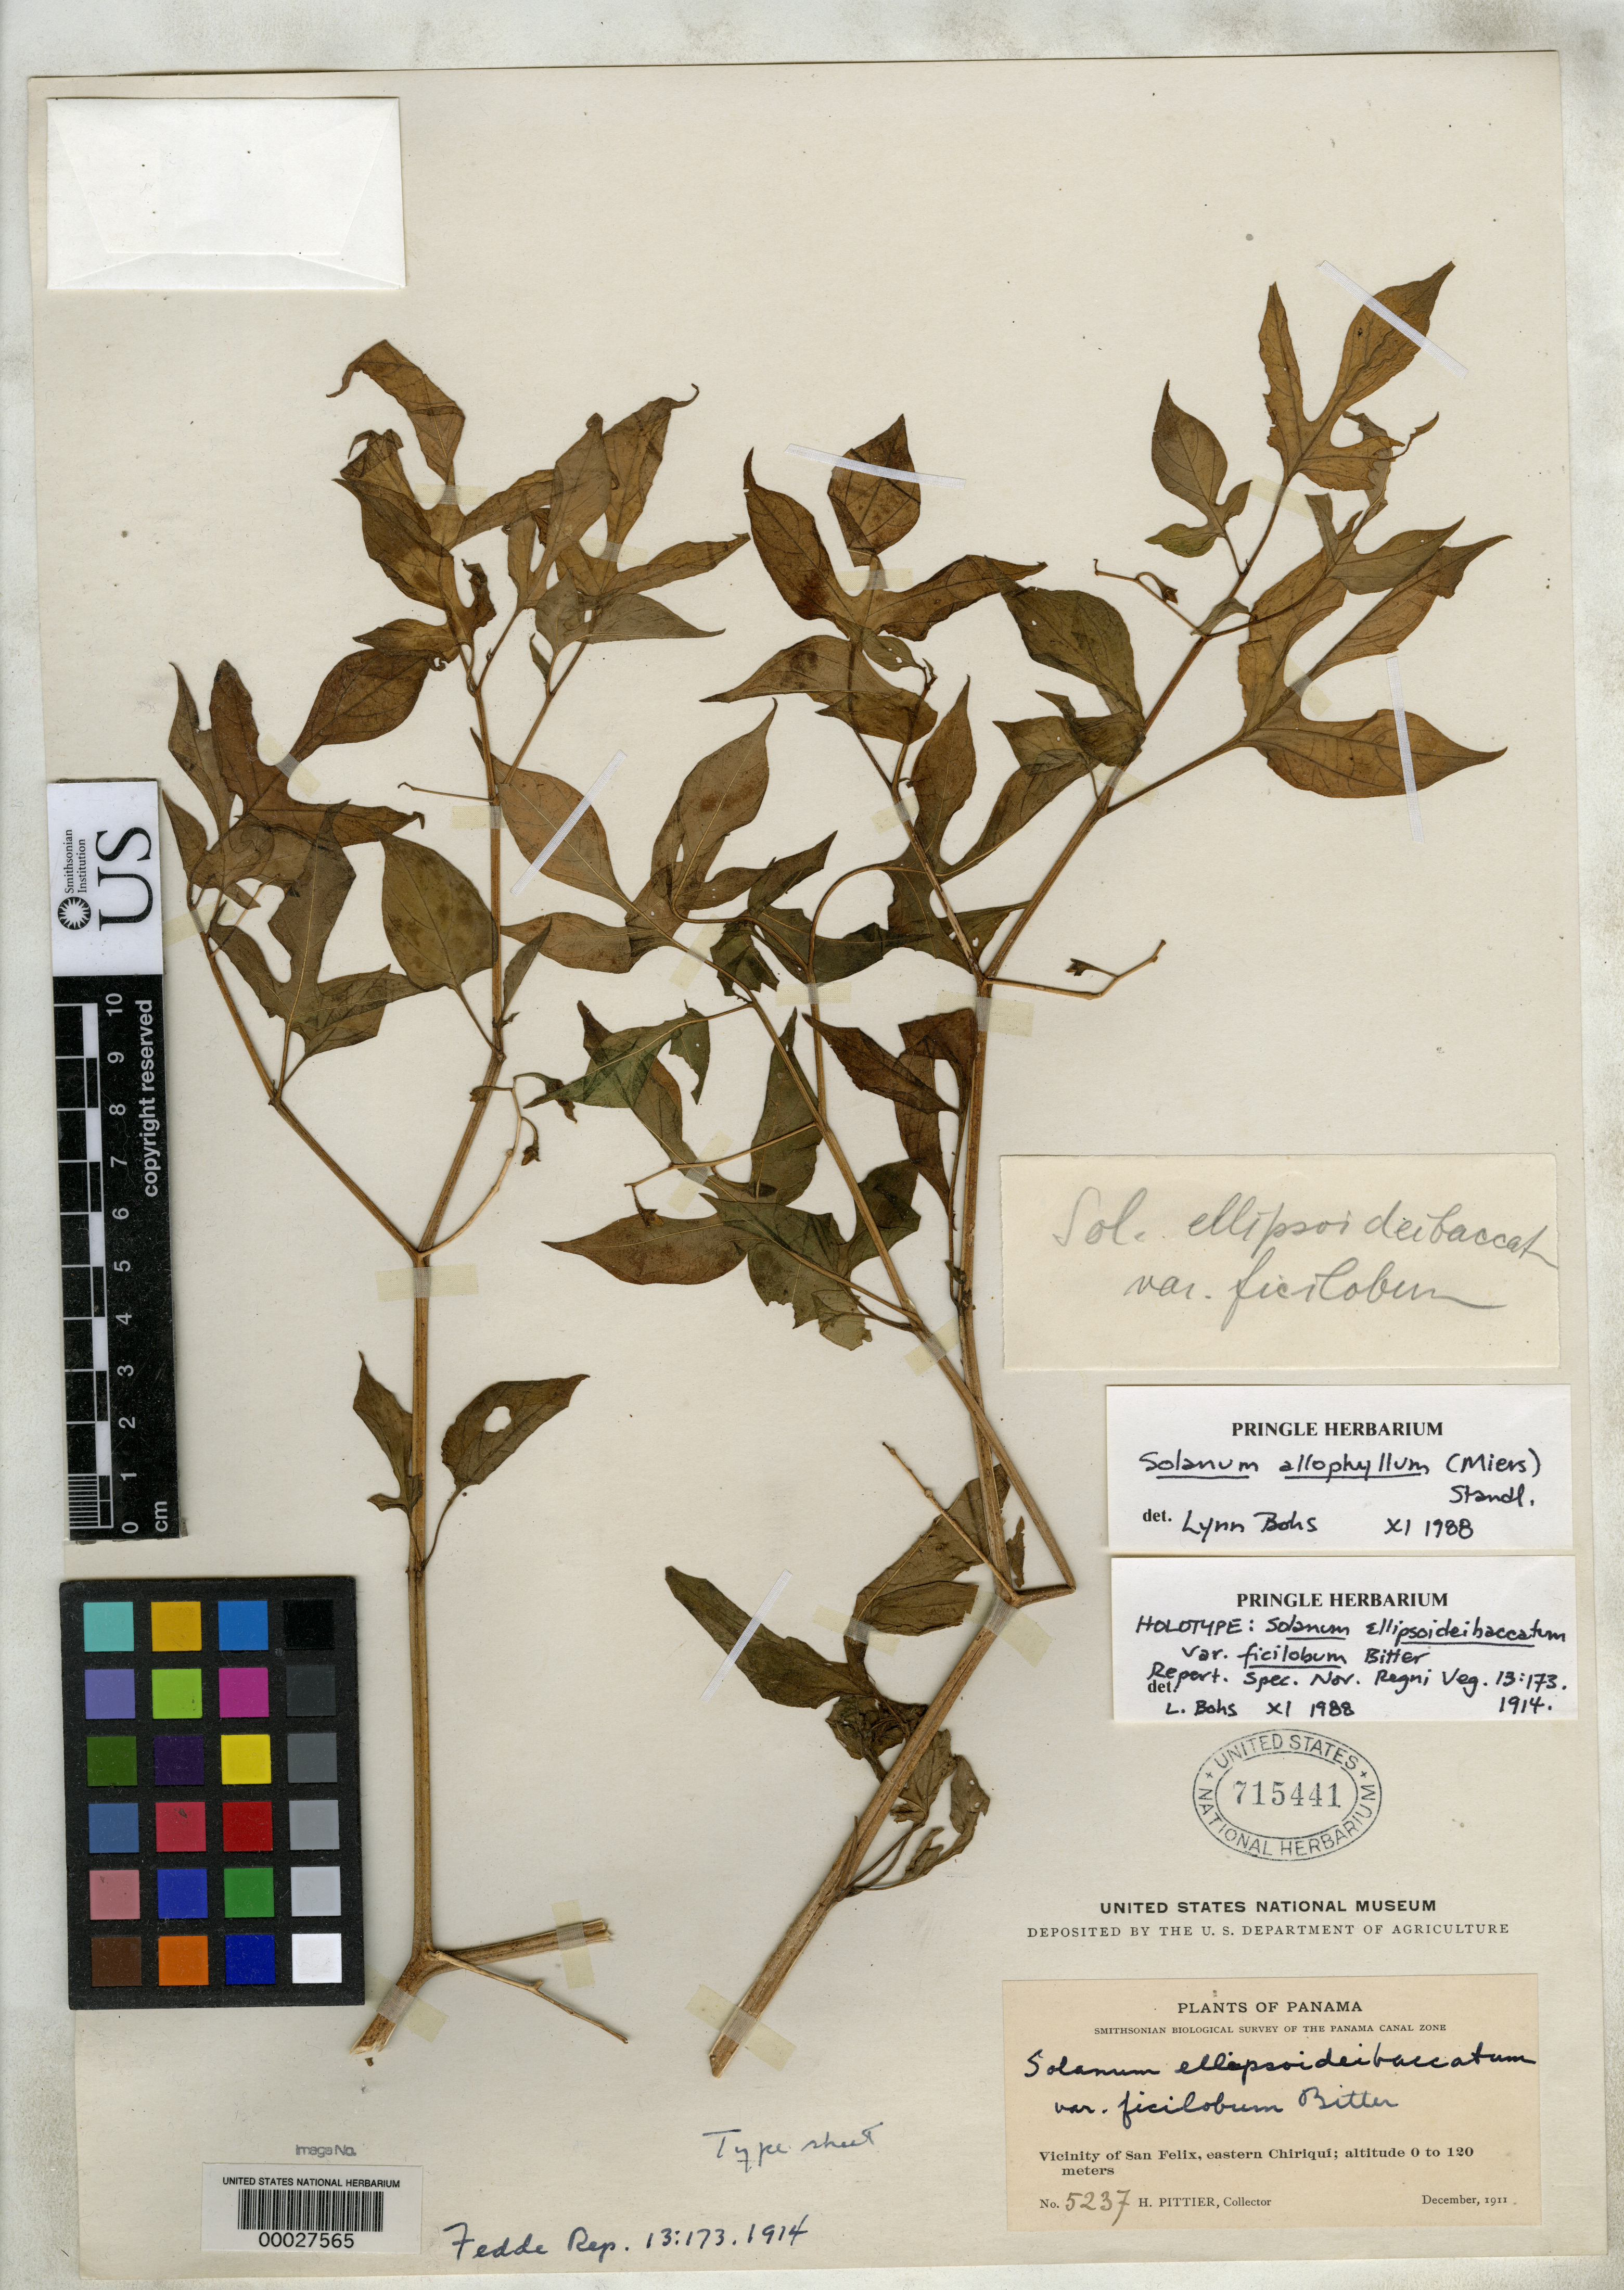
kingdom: Plantae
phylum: Tracheophyta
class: Magnoliopsida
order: Solanales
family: Solanaceae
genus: Solanum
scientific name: Solanum ellipsoideibaccatum var. ficilobum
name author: Bitter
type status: Holotype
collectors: H. F. Pittier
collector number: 5237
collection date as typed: Dec 1911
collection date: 1911-12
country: Panama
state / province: Chiriquí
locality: Vicinity of San Felix.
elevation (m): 0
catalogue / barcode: US 715441